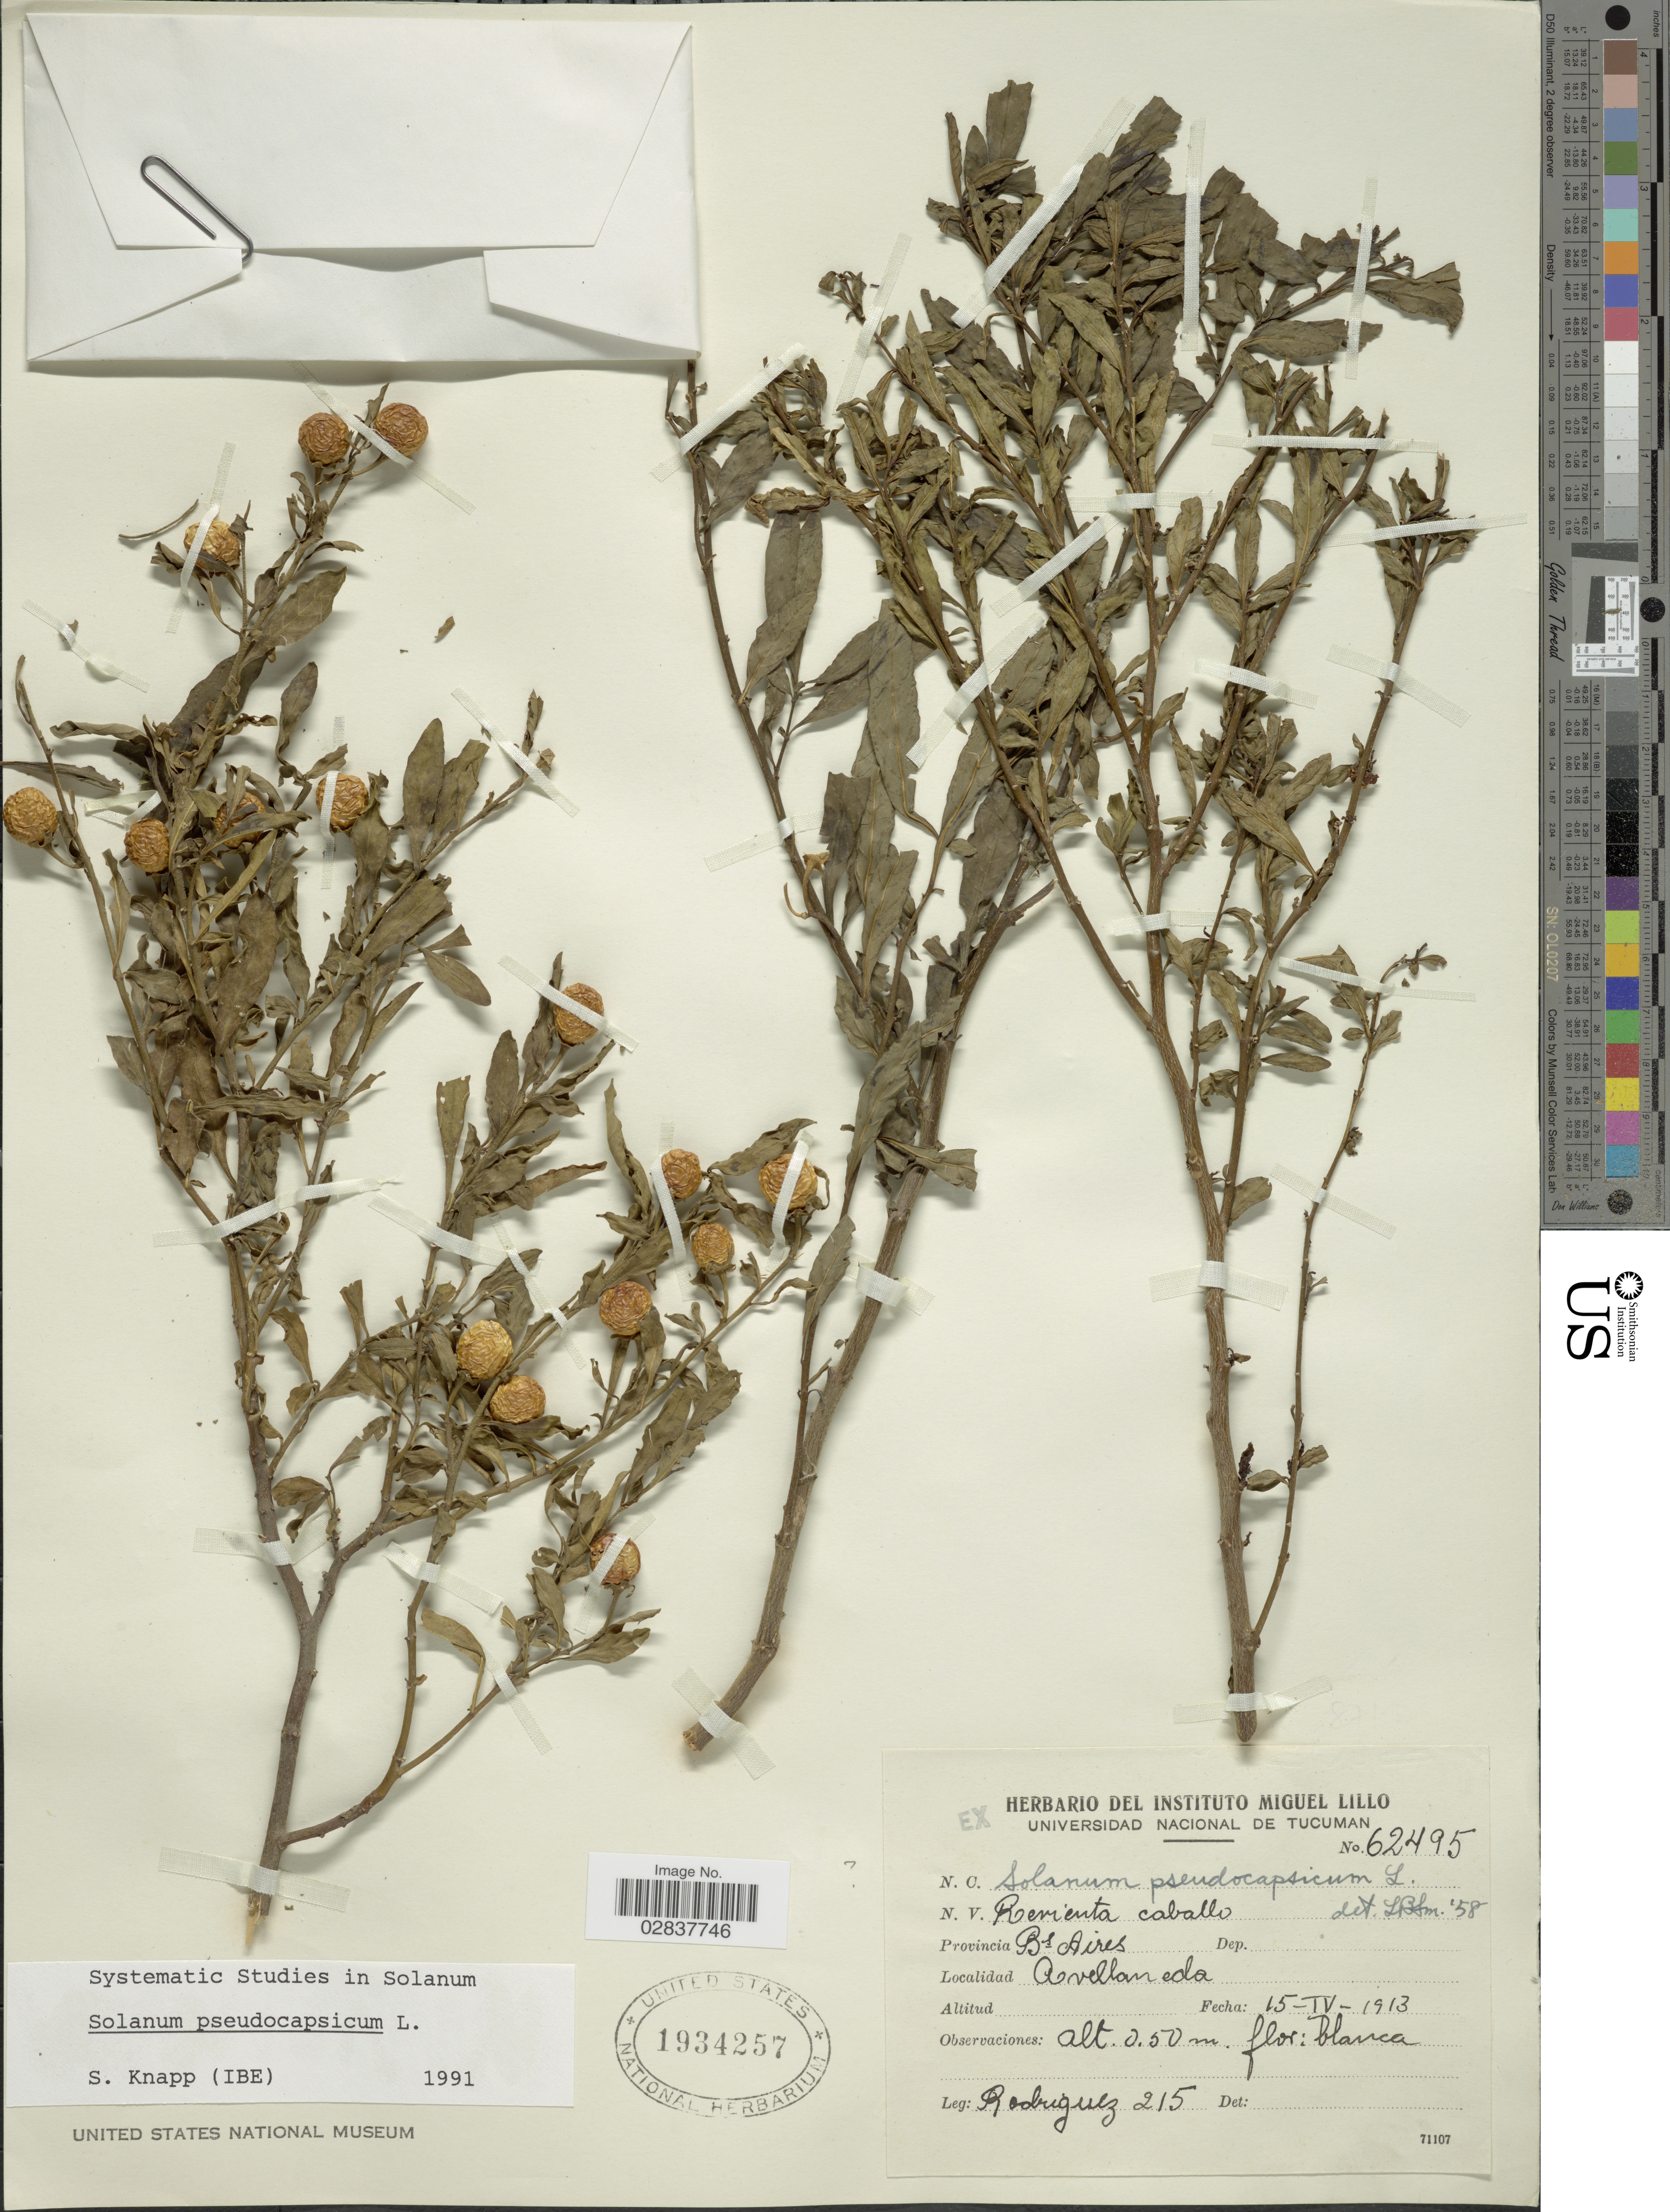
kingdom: Plantae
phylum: Tracheophyta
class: Magnoliopsida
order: Solanales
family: Solanaceae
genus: Solanum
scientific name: Solanum pseudocapsicum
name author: L.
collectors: Rodriguez, --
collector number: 215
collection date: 1913-04-15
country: Argentina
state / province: Buenos Aires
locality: Avellaneda.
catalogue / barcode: US 1934257